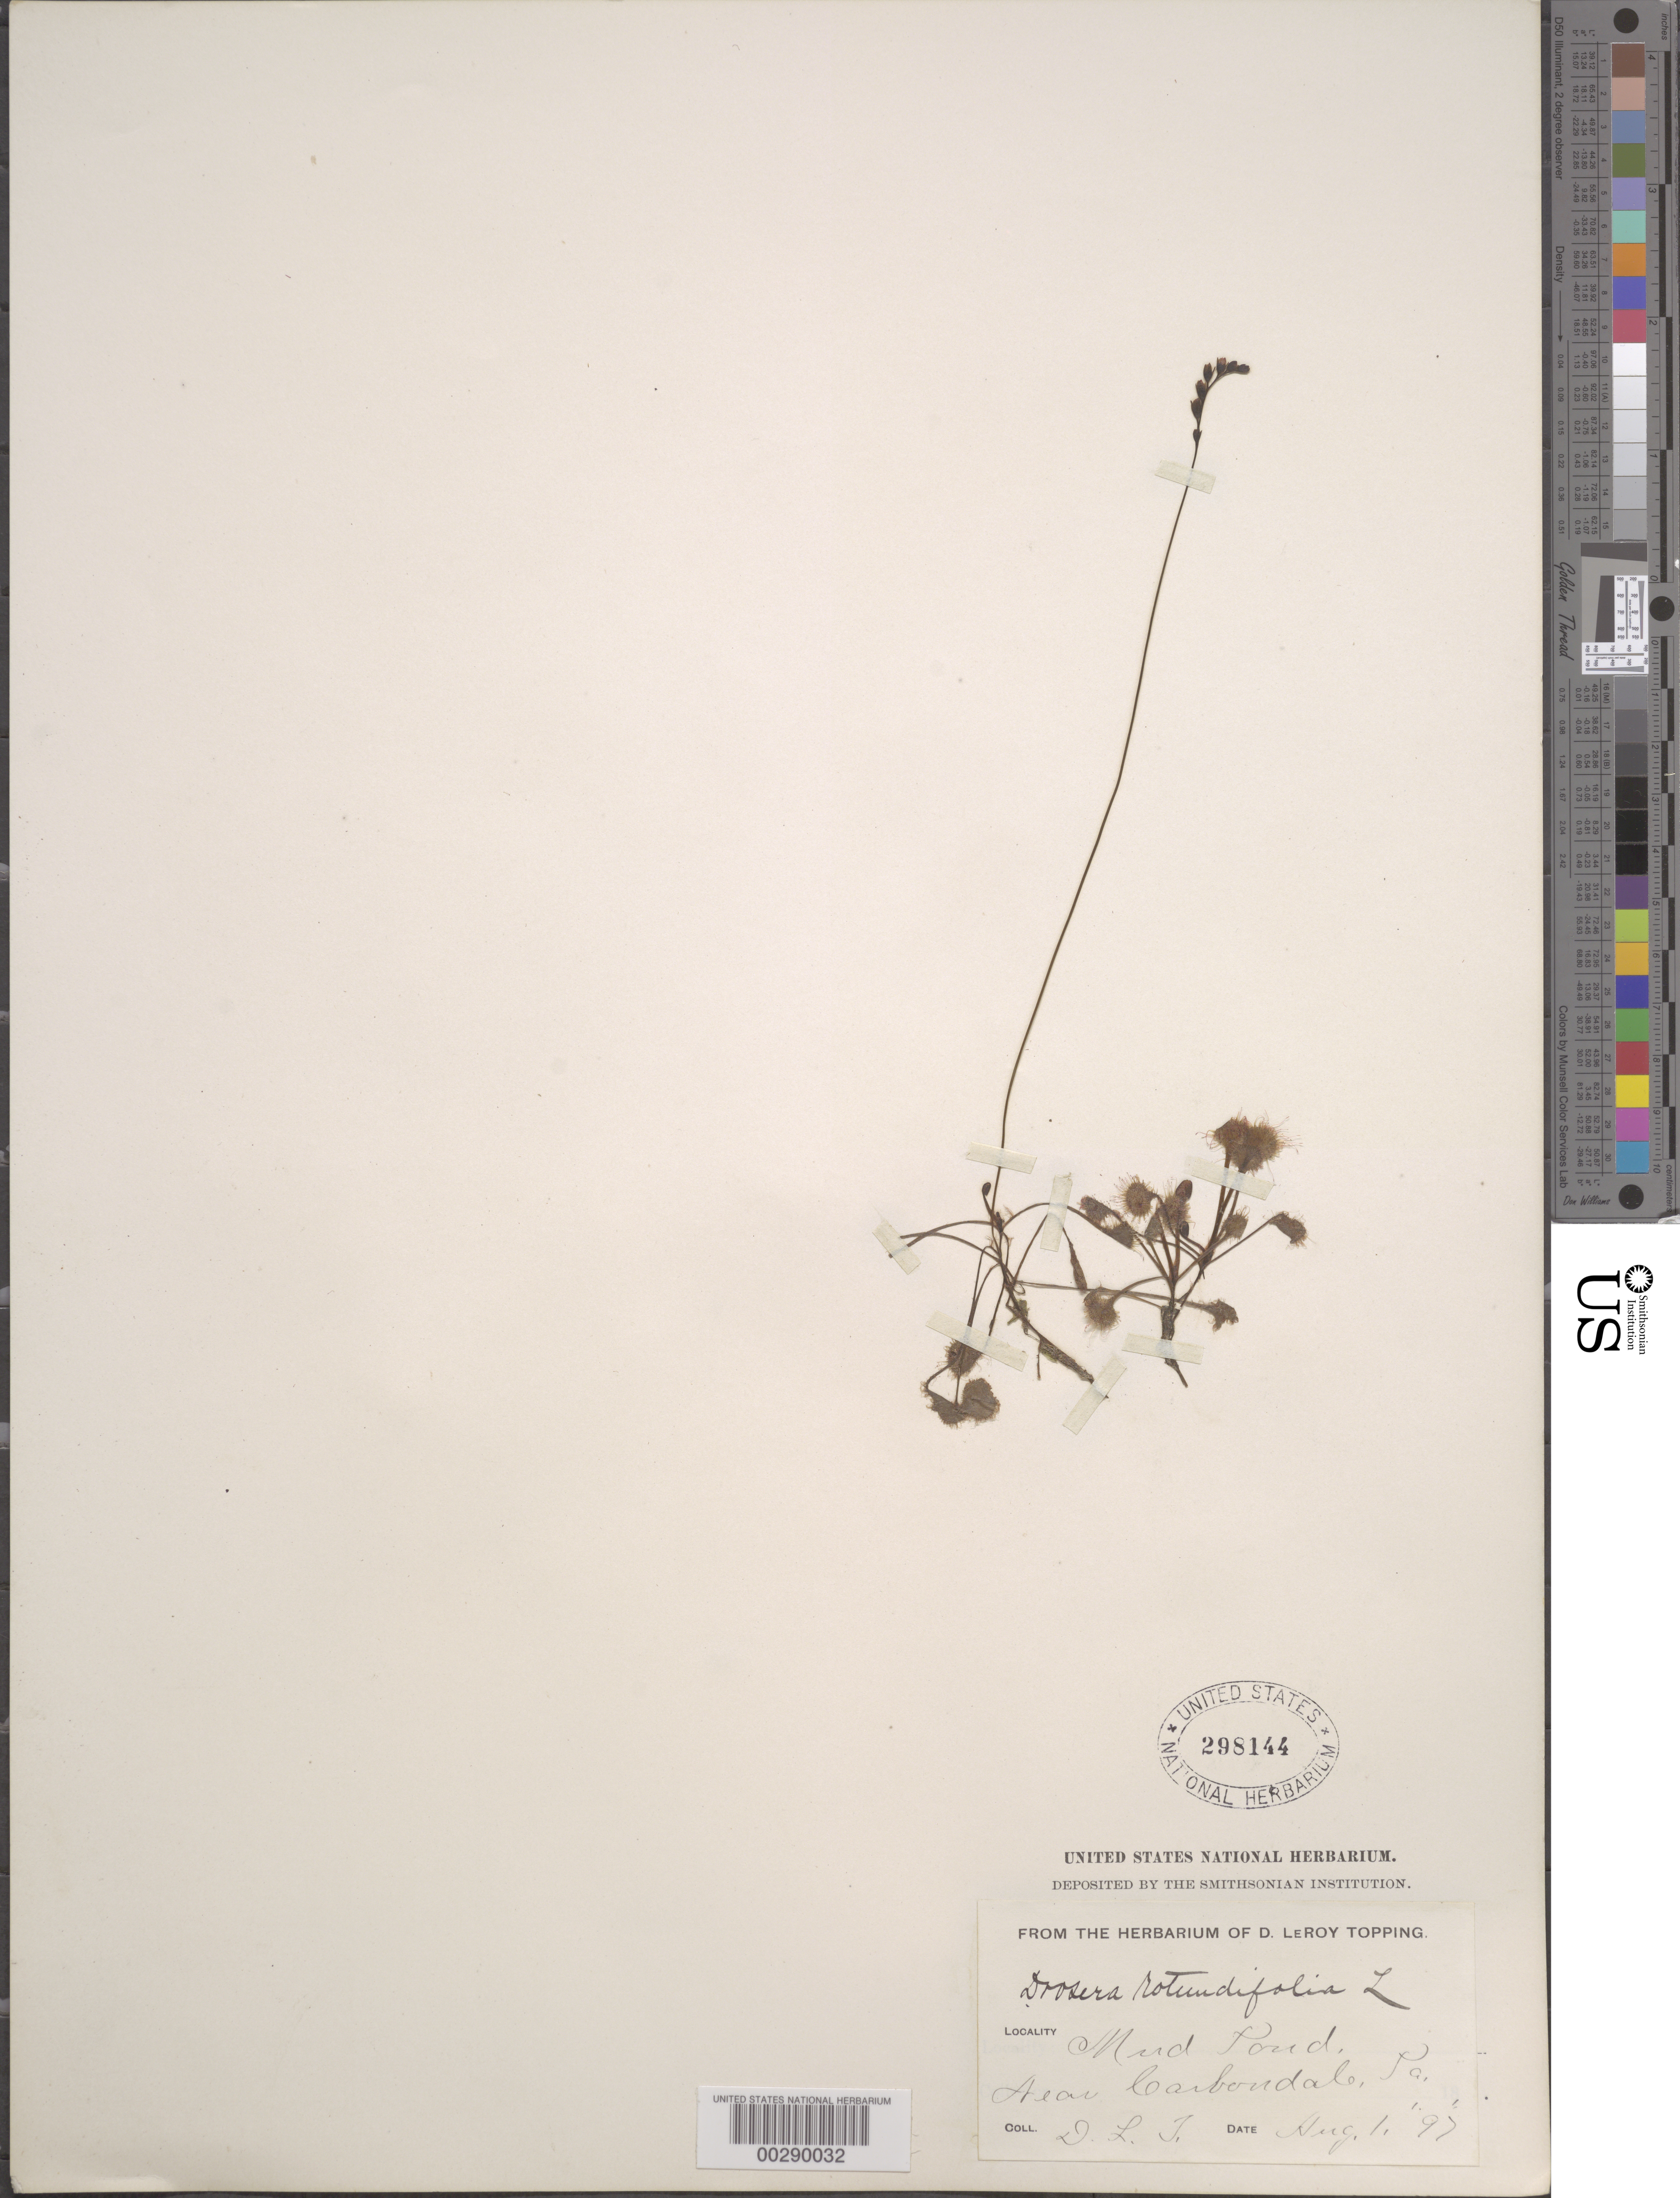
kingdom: Plantae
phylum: Tracheophyta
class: Magnoliopsida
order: Caryophyllales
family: Droseraceae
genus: Drosera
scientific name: Drosera rotundifolia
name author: L.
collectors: D. L. Topping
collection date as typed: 01 Aug 1897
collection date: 1897-08-01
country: United States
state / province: Pennsylvania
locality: Mud pond, near carbondale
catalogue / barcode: US 298144